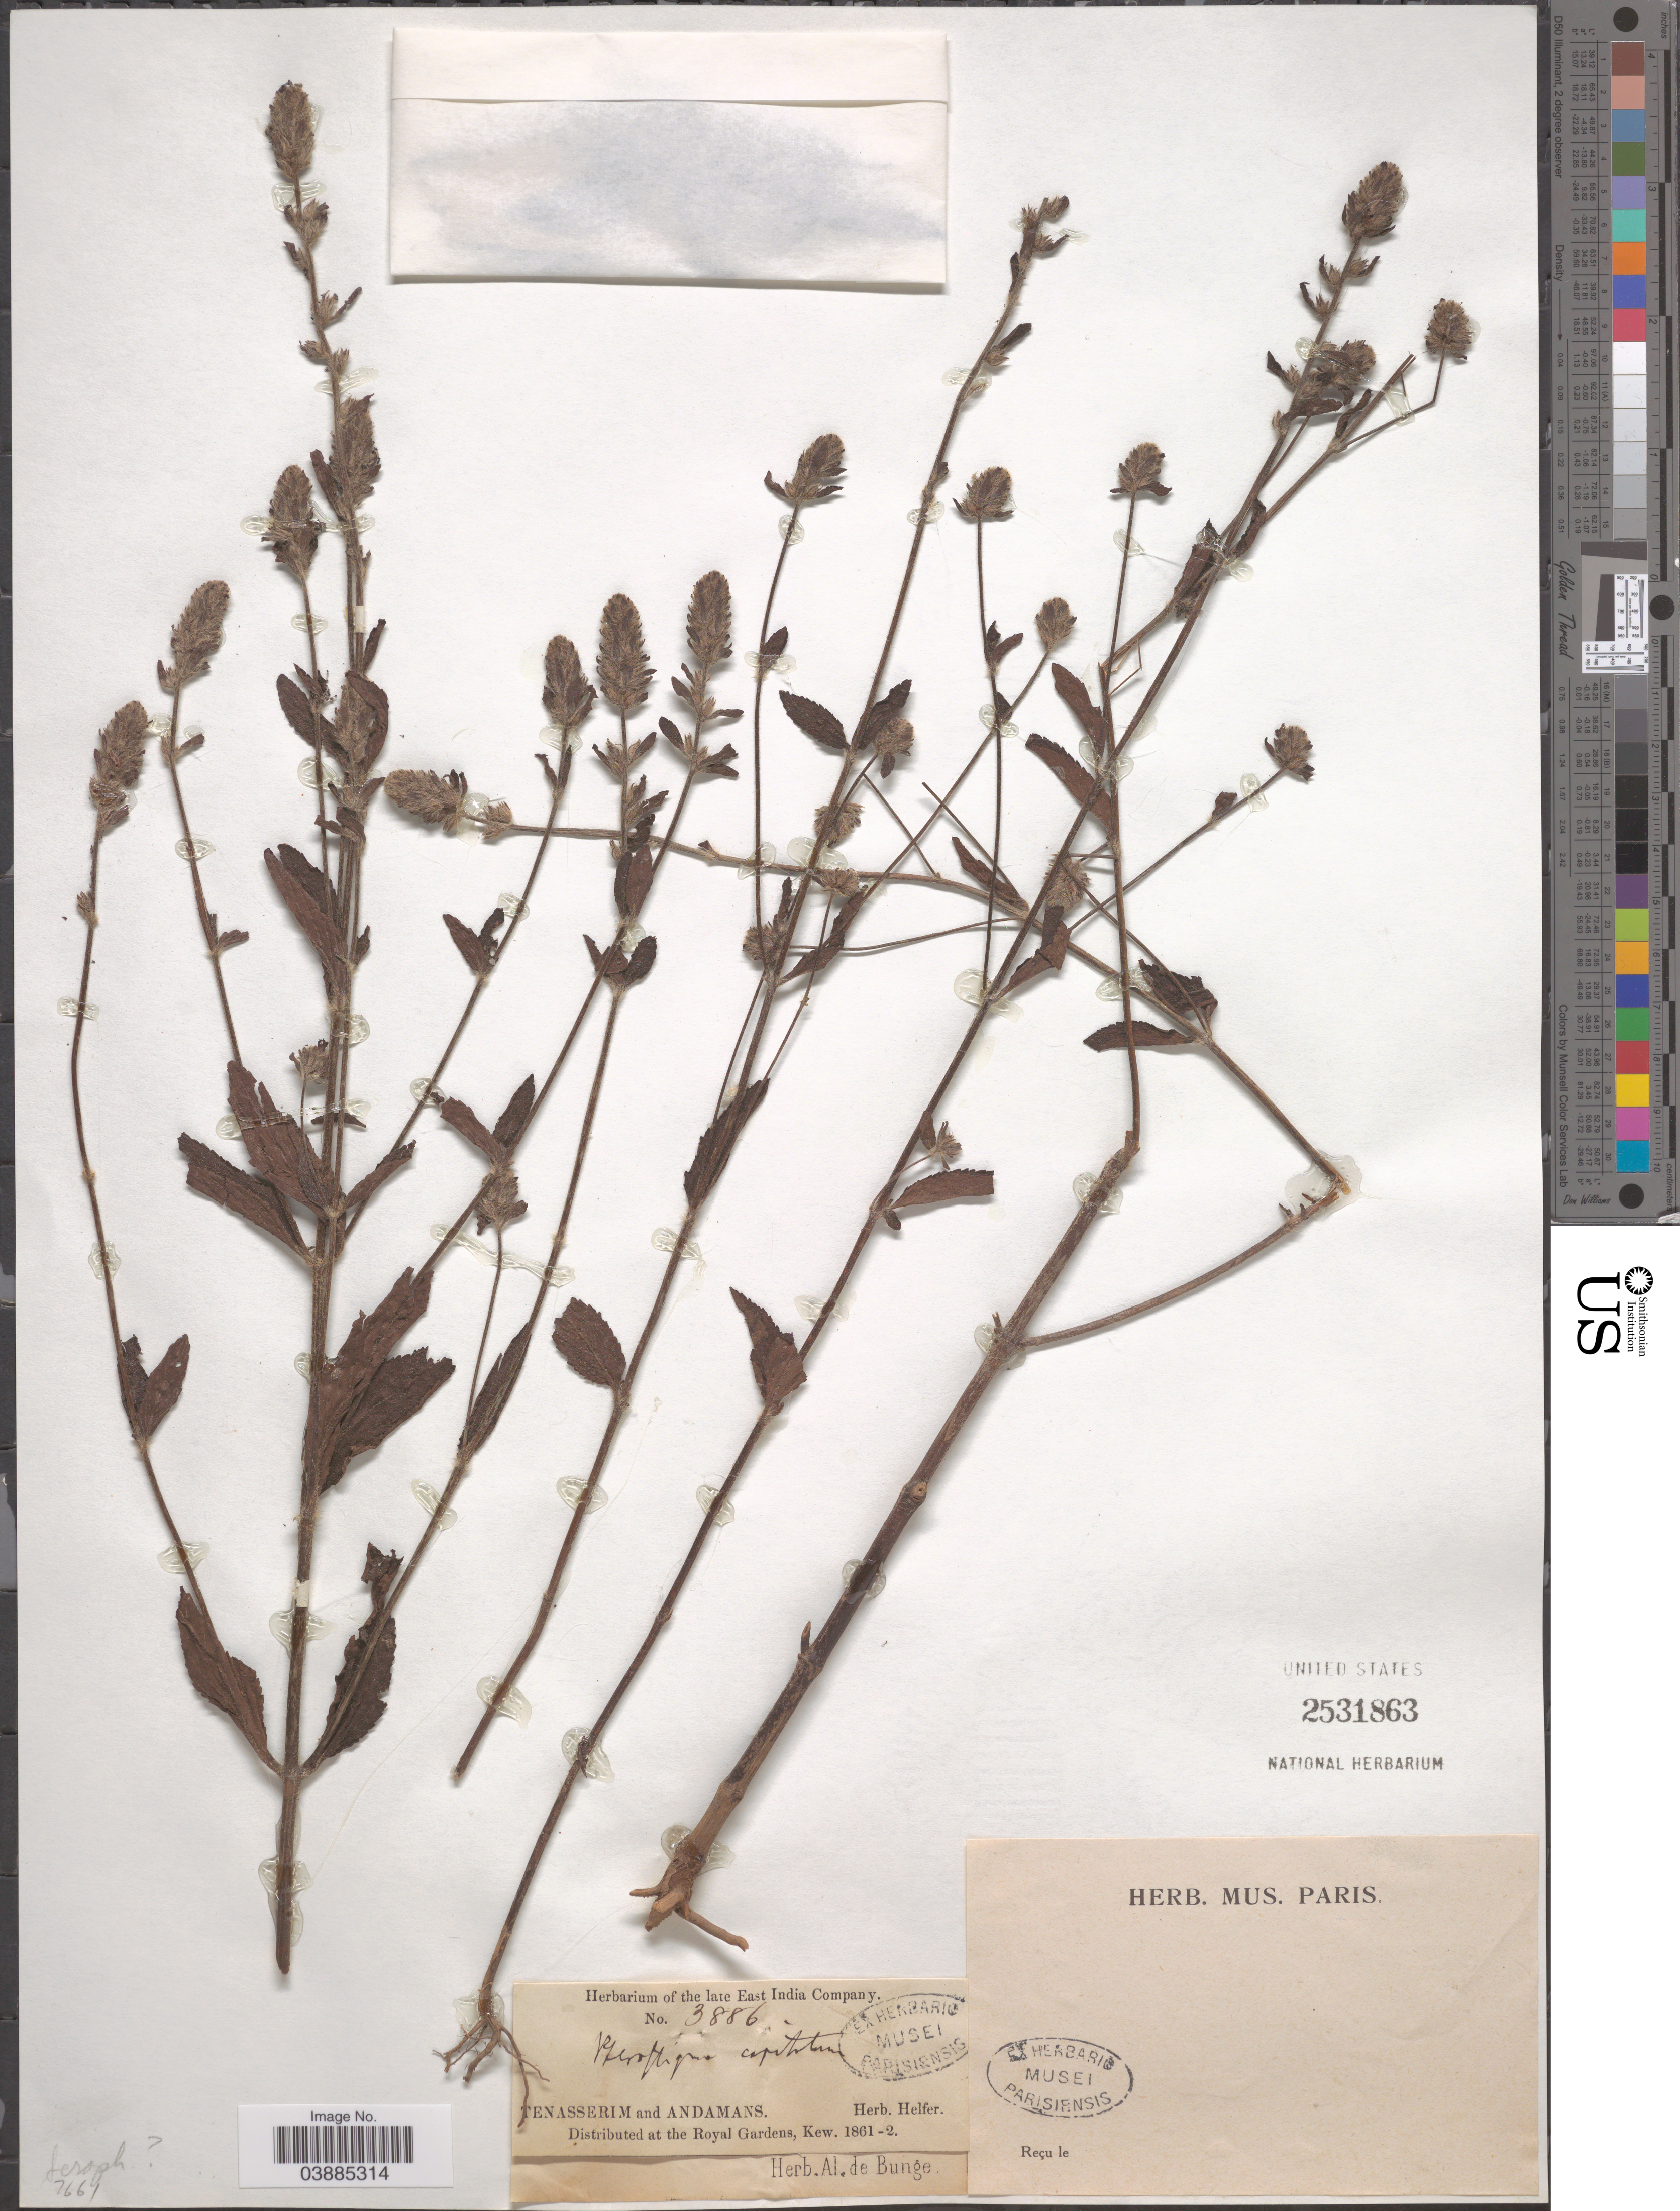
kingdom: Plantae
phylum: Tracheophyta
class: Magnoliopsida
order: Lamiales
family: Plantaginaceae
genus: Adenosma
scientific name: Adenosma capitatum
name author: (Benth.) Benth. ex Hance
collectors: Ex herb. Helfer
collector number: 3886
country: India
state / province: Andaman and Nicobar Islands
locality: Tenasserim and Andamans.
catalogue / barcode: US 2531863